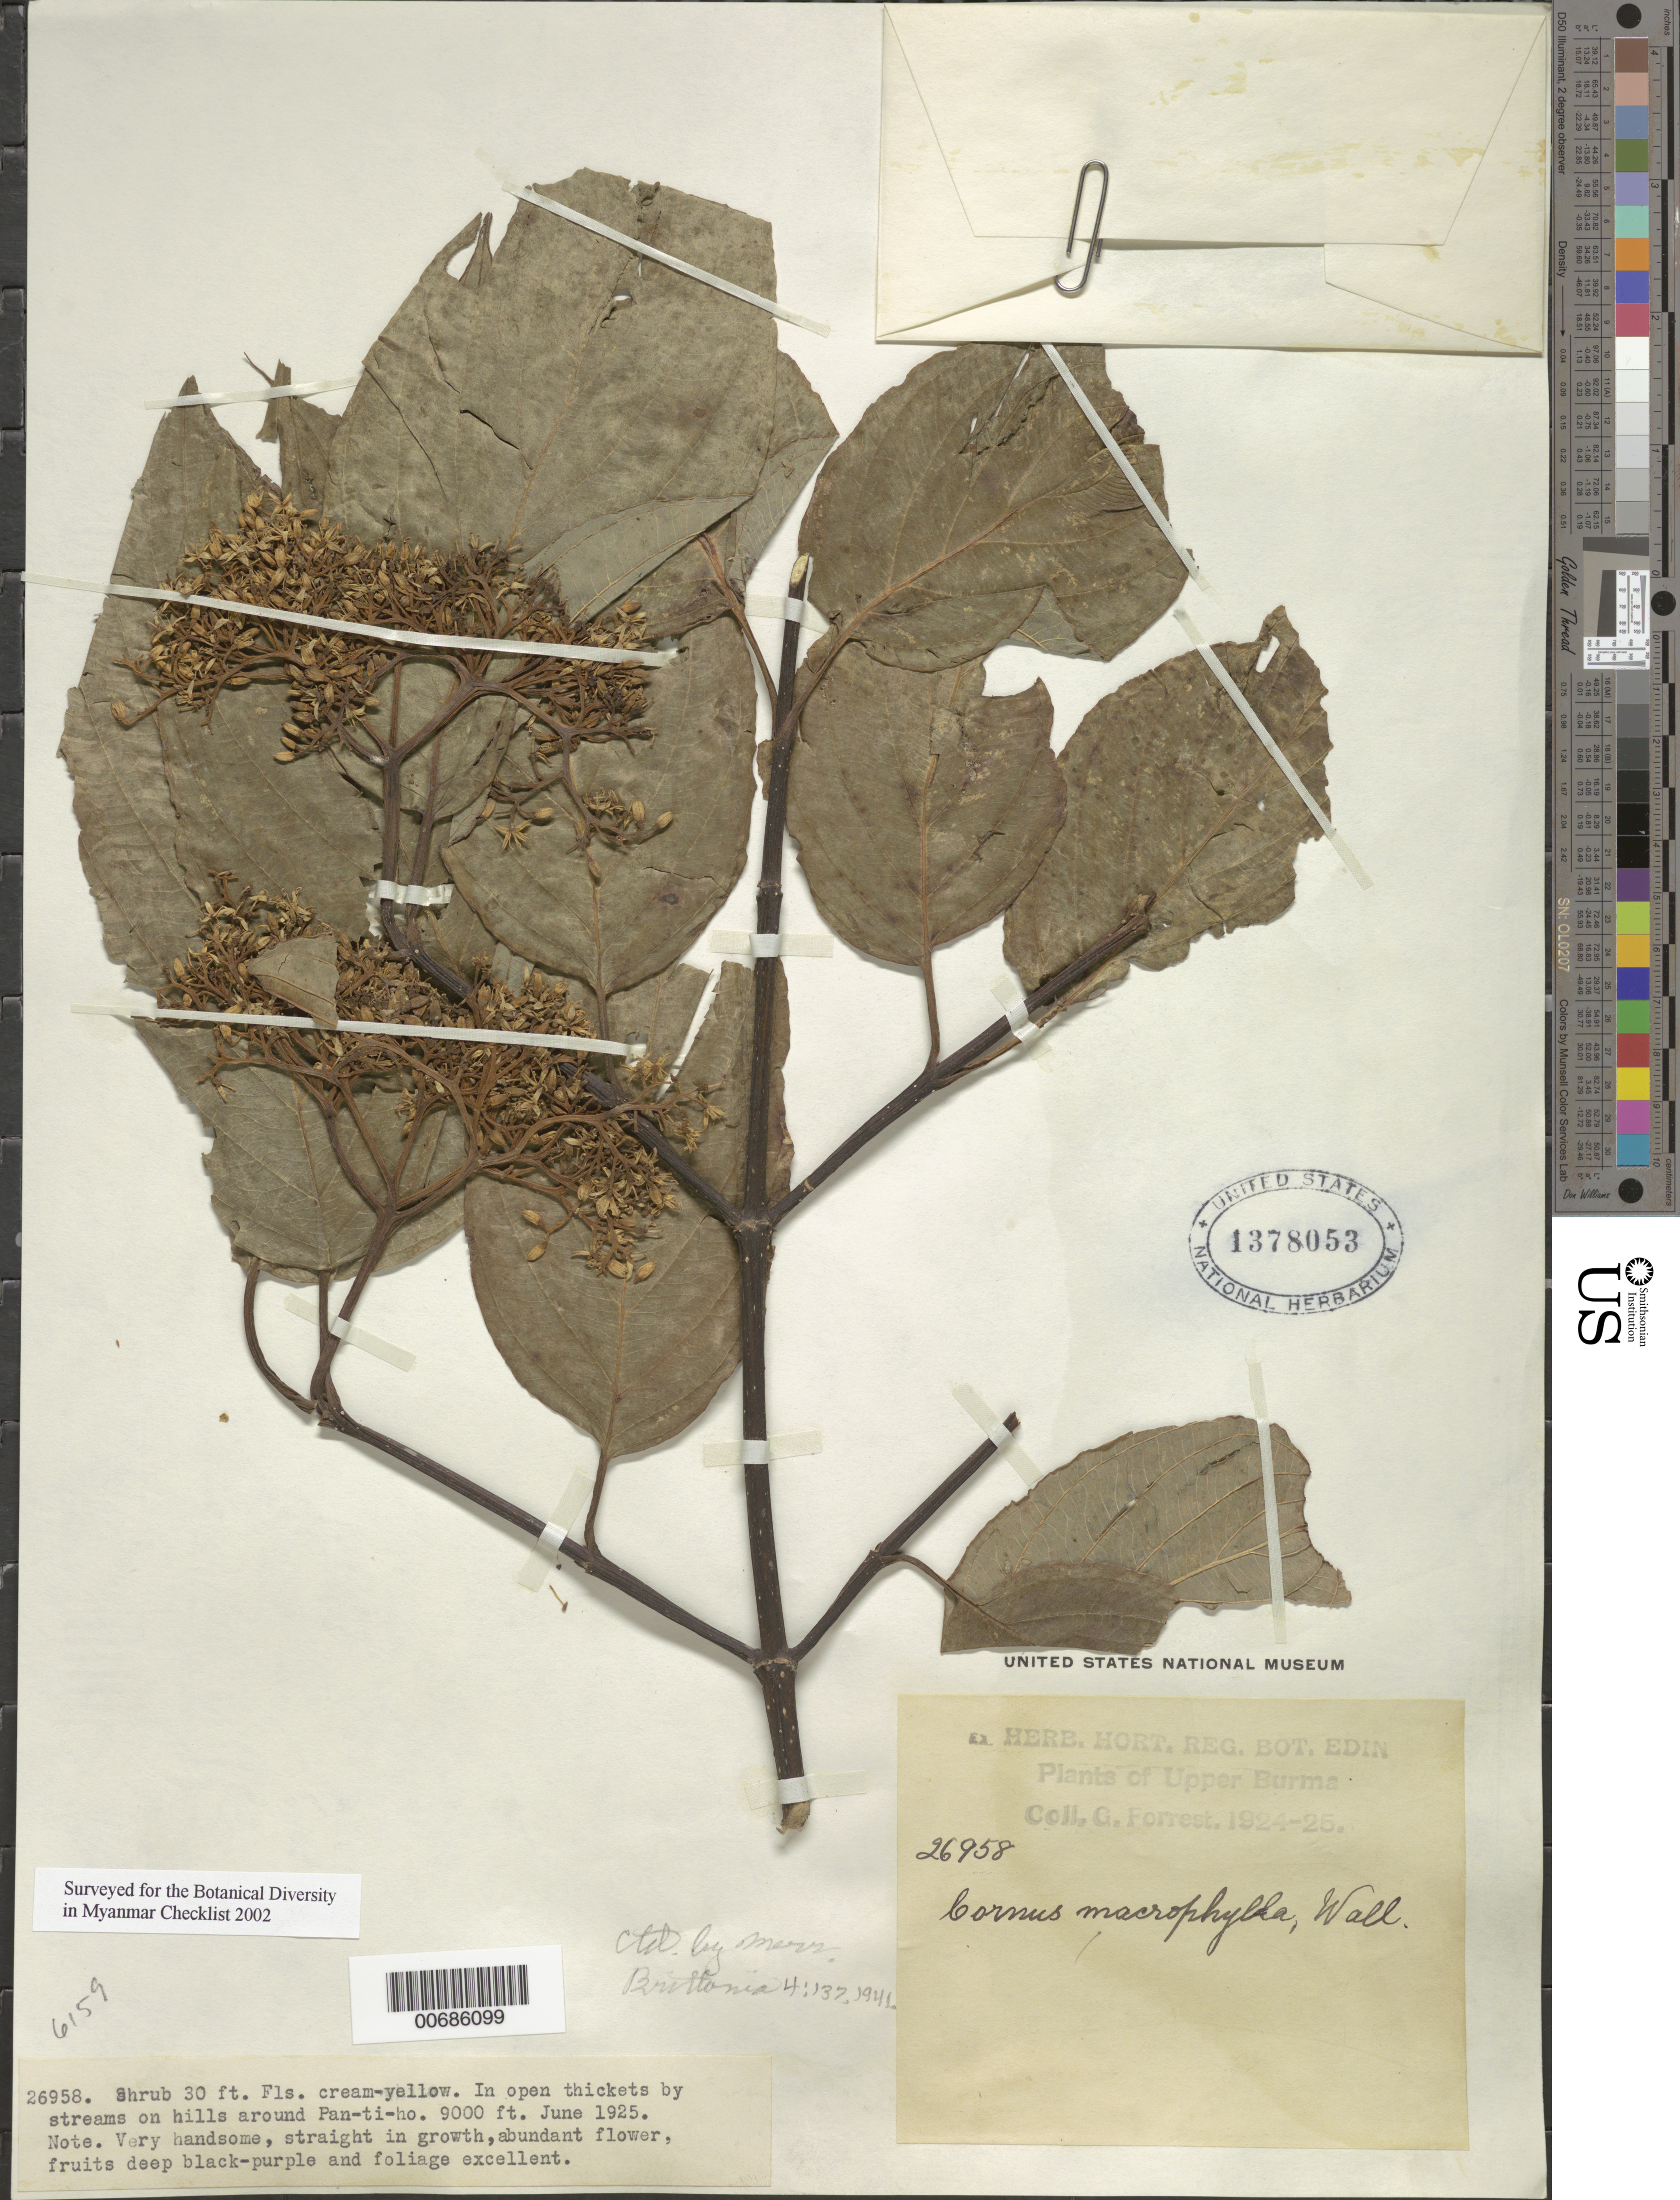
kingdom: Plantae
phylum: Tracheophyta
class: Magnoliopsida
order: Cornales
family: Cornaceae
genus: Cornus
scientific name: Cornus macrophylla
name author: Wall.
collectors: G. Forrest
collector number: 26958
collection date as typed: Jun 1925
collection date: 1925-06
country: Myanmar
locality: Pan-ti-ho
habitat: Open thickets near stream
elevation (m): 2743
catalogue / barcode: US 1378053